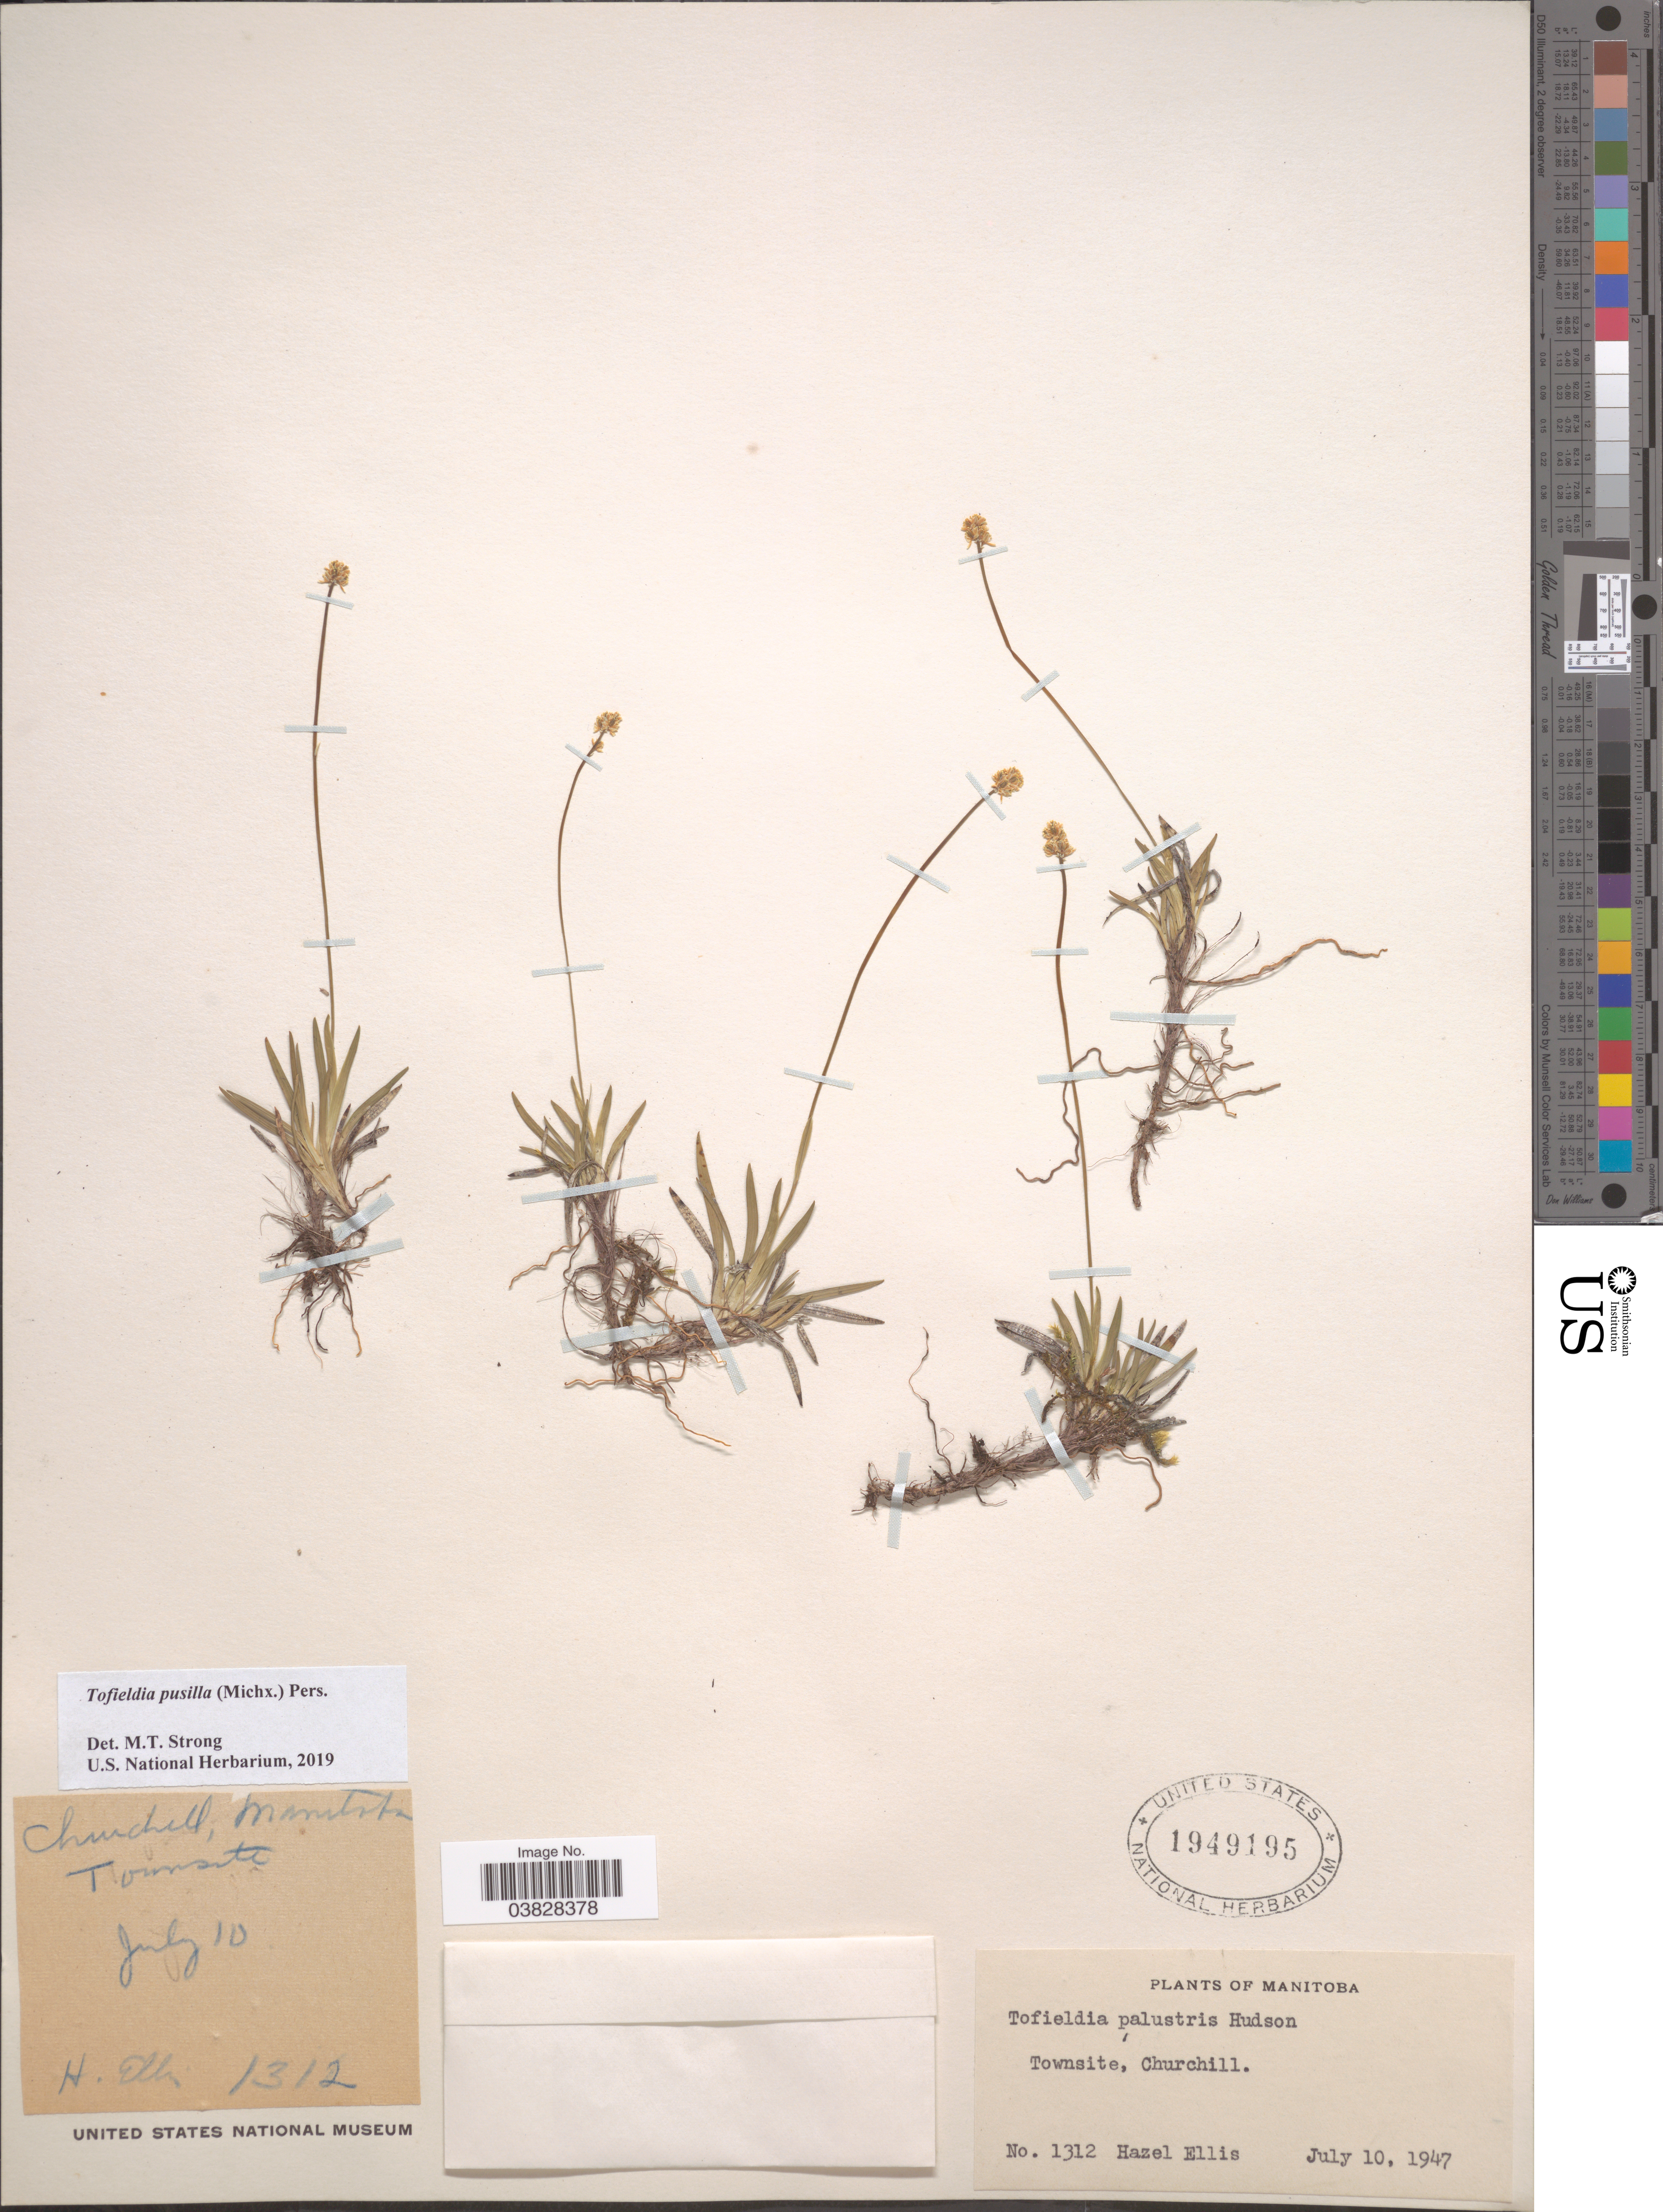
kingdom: Plantae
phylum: Tracheophyta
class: Liliopsida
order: Alismatales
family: Tofieldiaceae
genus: Tofieldia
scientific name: Tofieldia pusilla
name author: (Michx.) Pers.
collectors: H. Ellis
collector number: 1312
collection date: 1947-07-10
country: Canada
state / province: Manitoba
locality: Townsite, Churchill.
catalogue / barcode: US 1949195